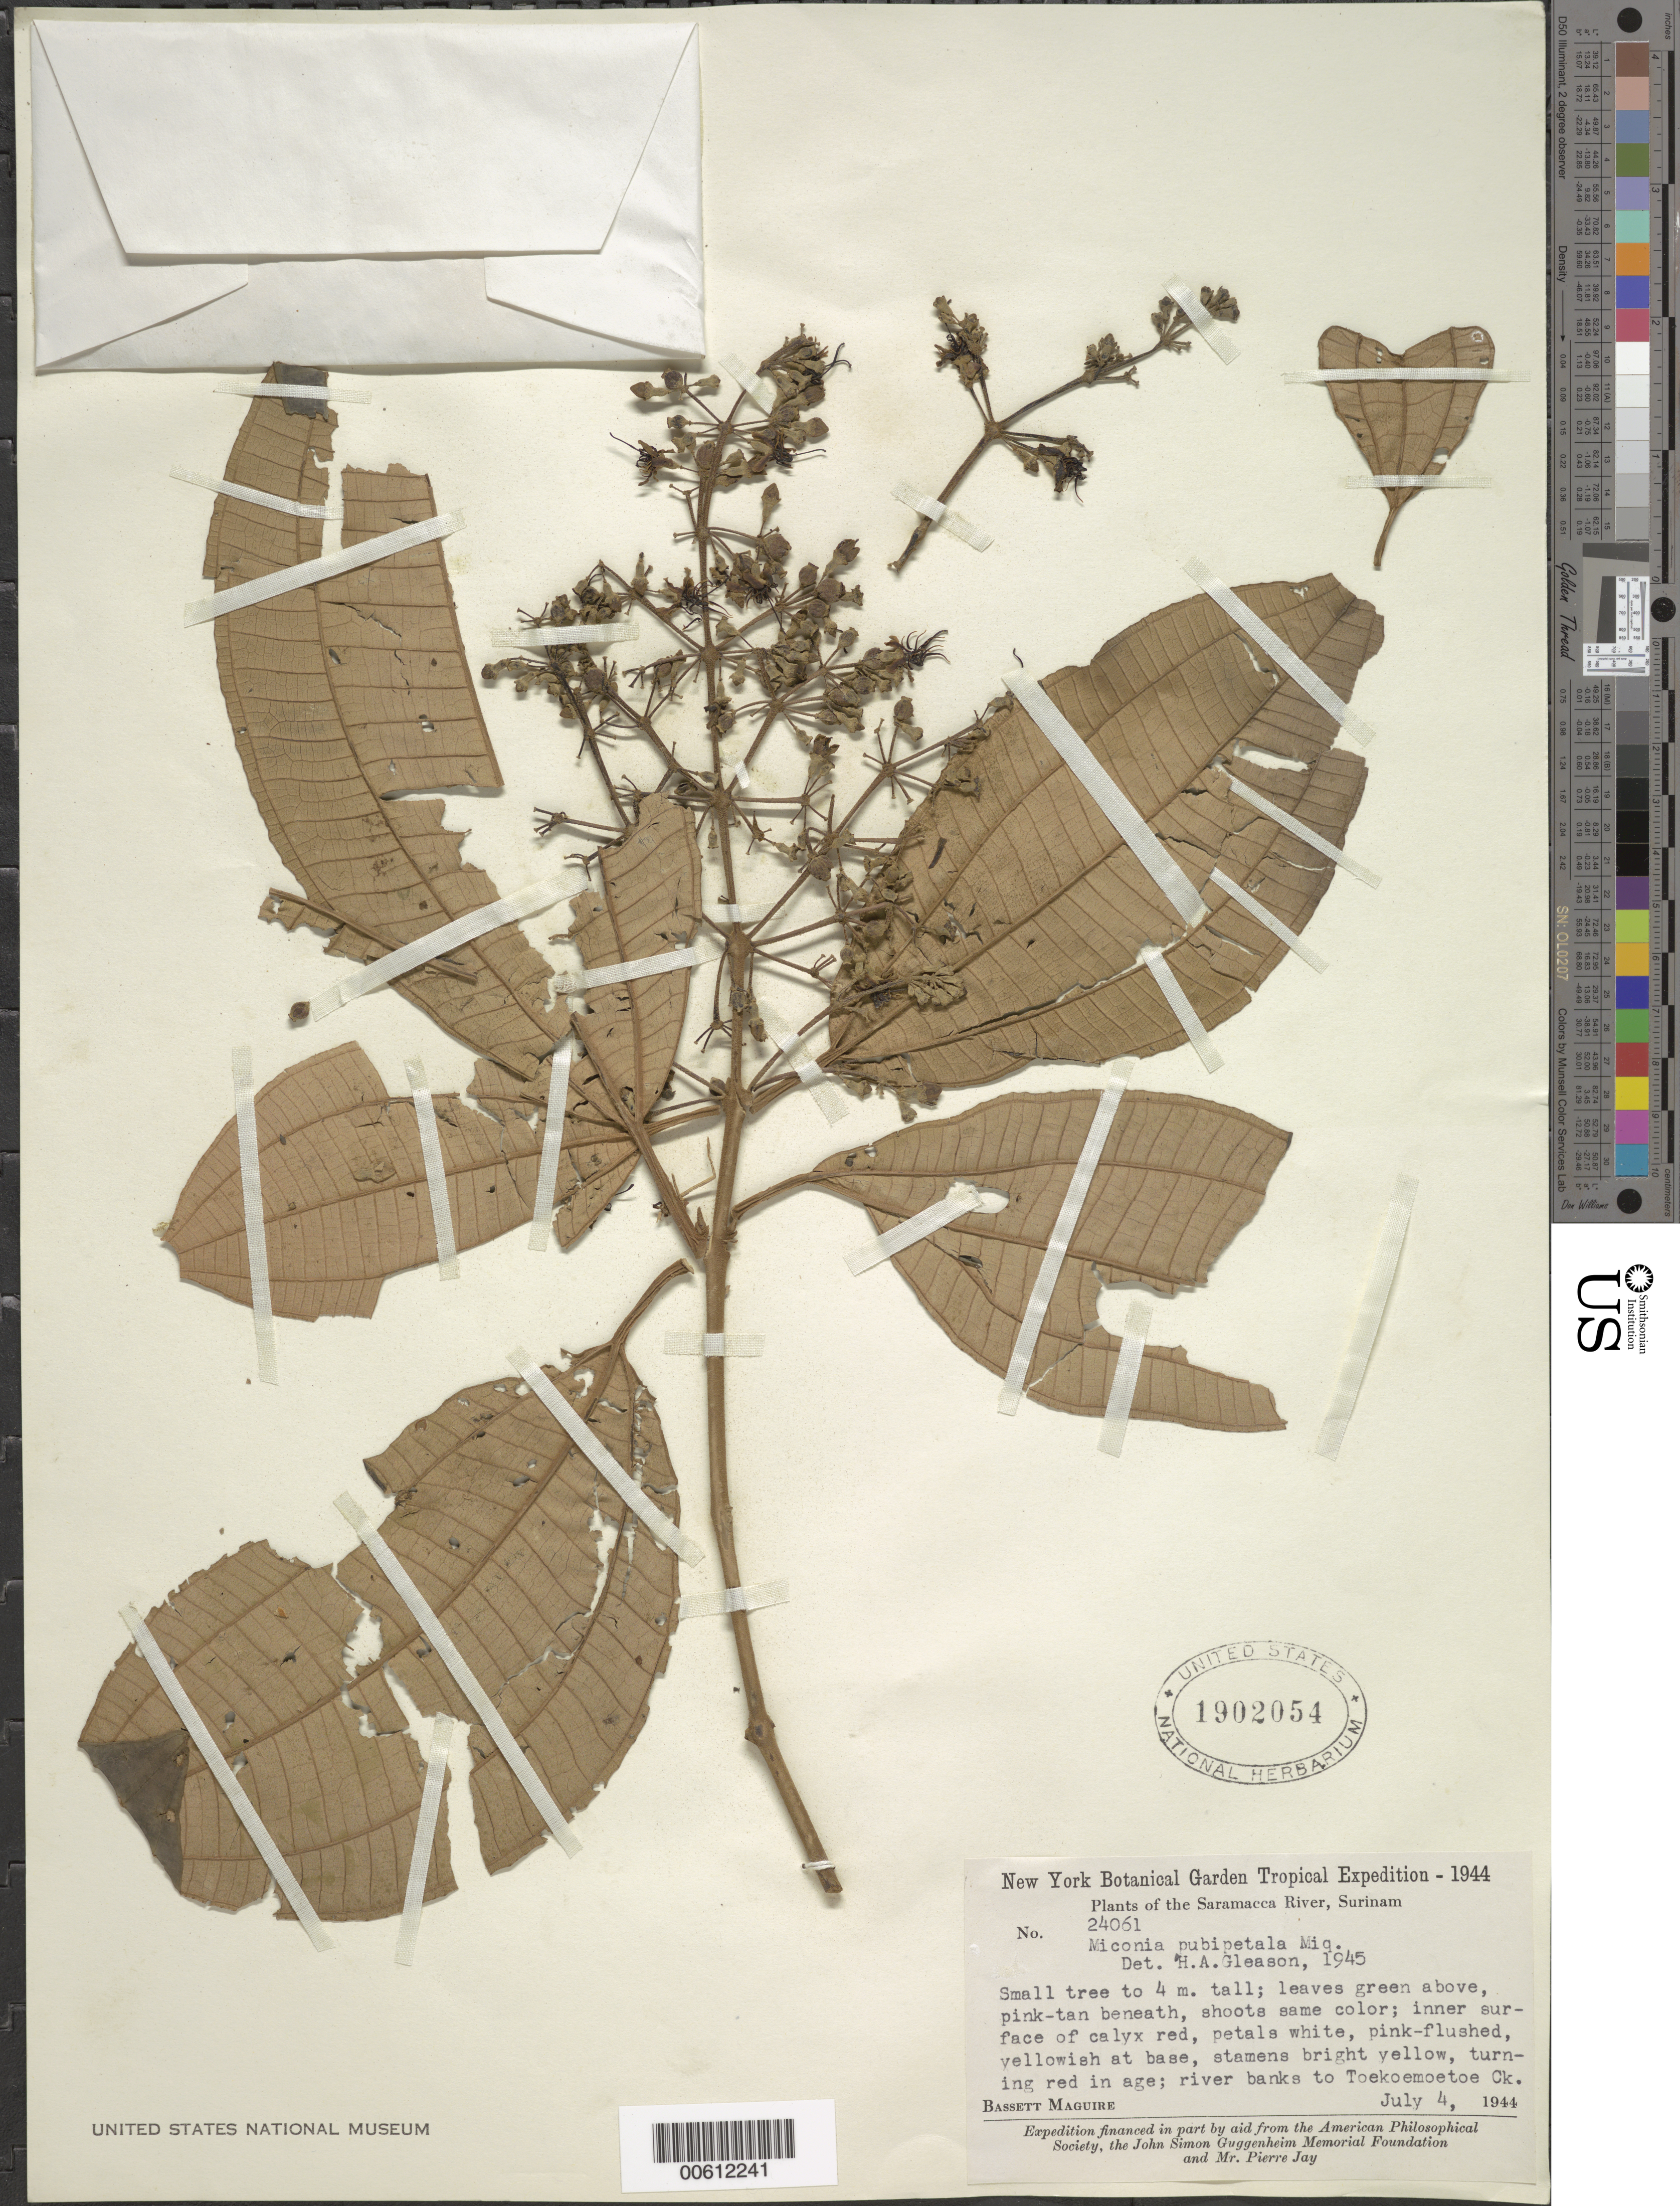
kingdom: Plantae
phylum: Tracheophyta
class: Magnoliopsida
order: Myrtales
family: Melastomataceae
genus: Miconia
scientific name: Miconia pubipetala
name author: Miq.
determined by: Gleason, H. A.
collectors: B. Maguire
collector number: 24061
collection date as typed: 4-Jul-44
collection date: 1944-07-04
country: Suriname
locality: Saramacca River, Campo Dungeoman to Toekoemoetoe Creek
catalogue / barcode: US 1902054